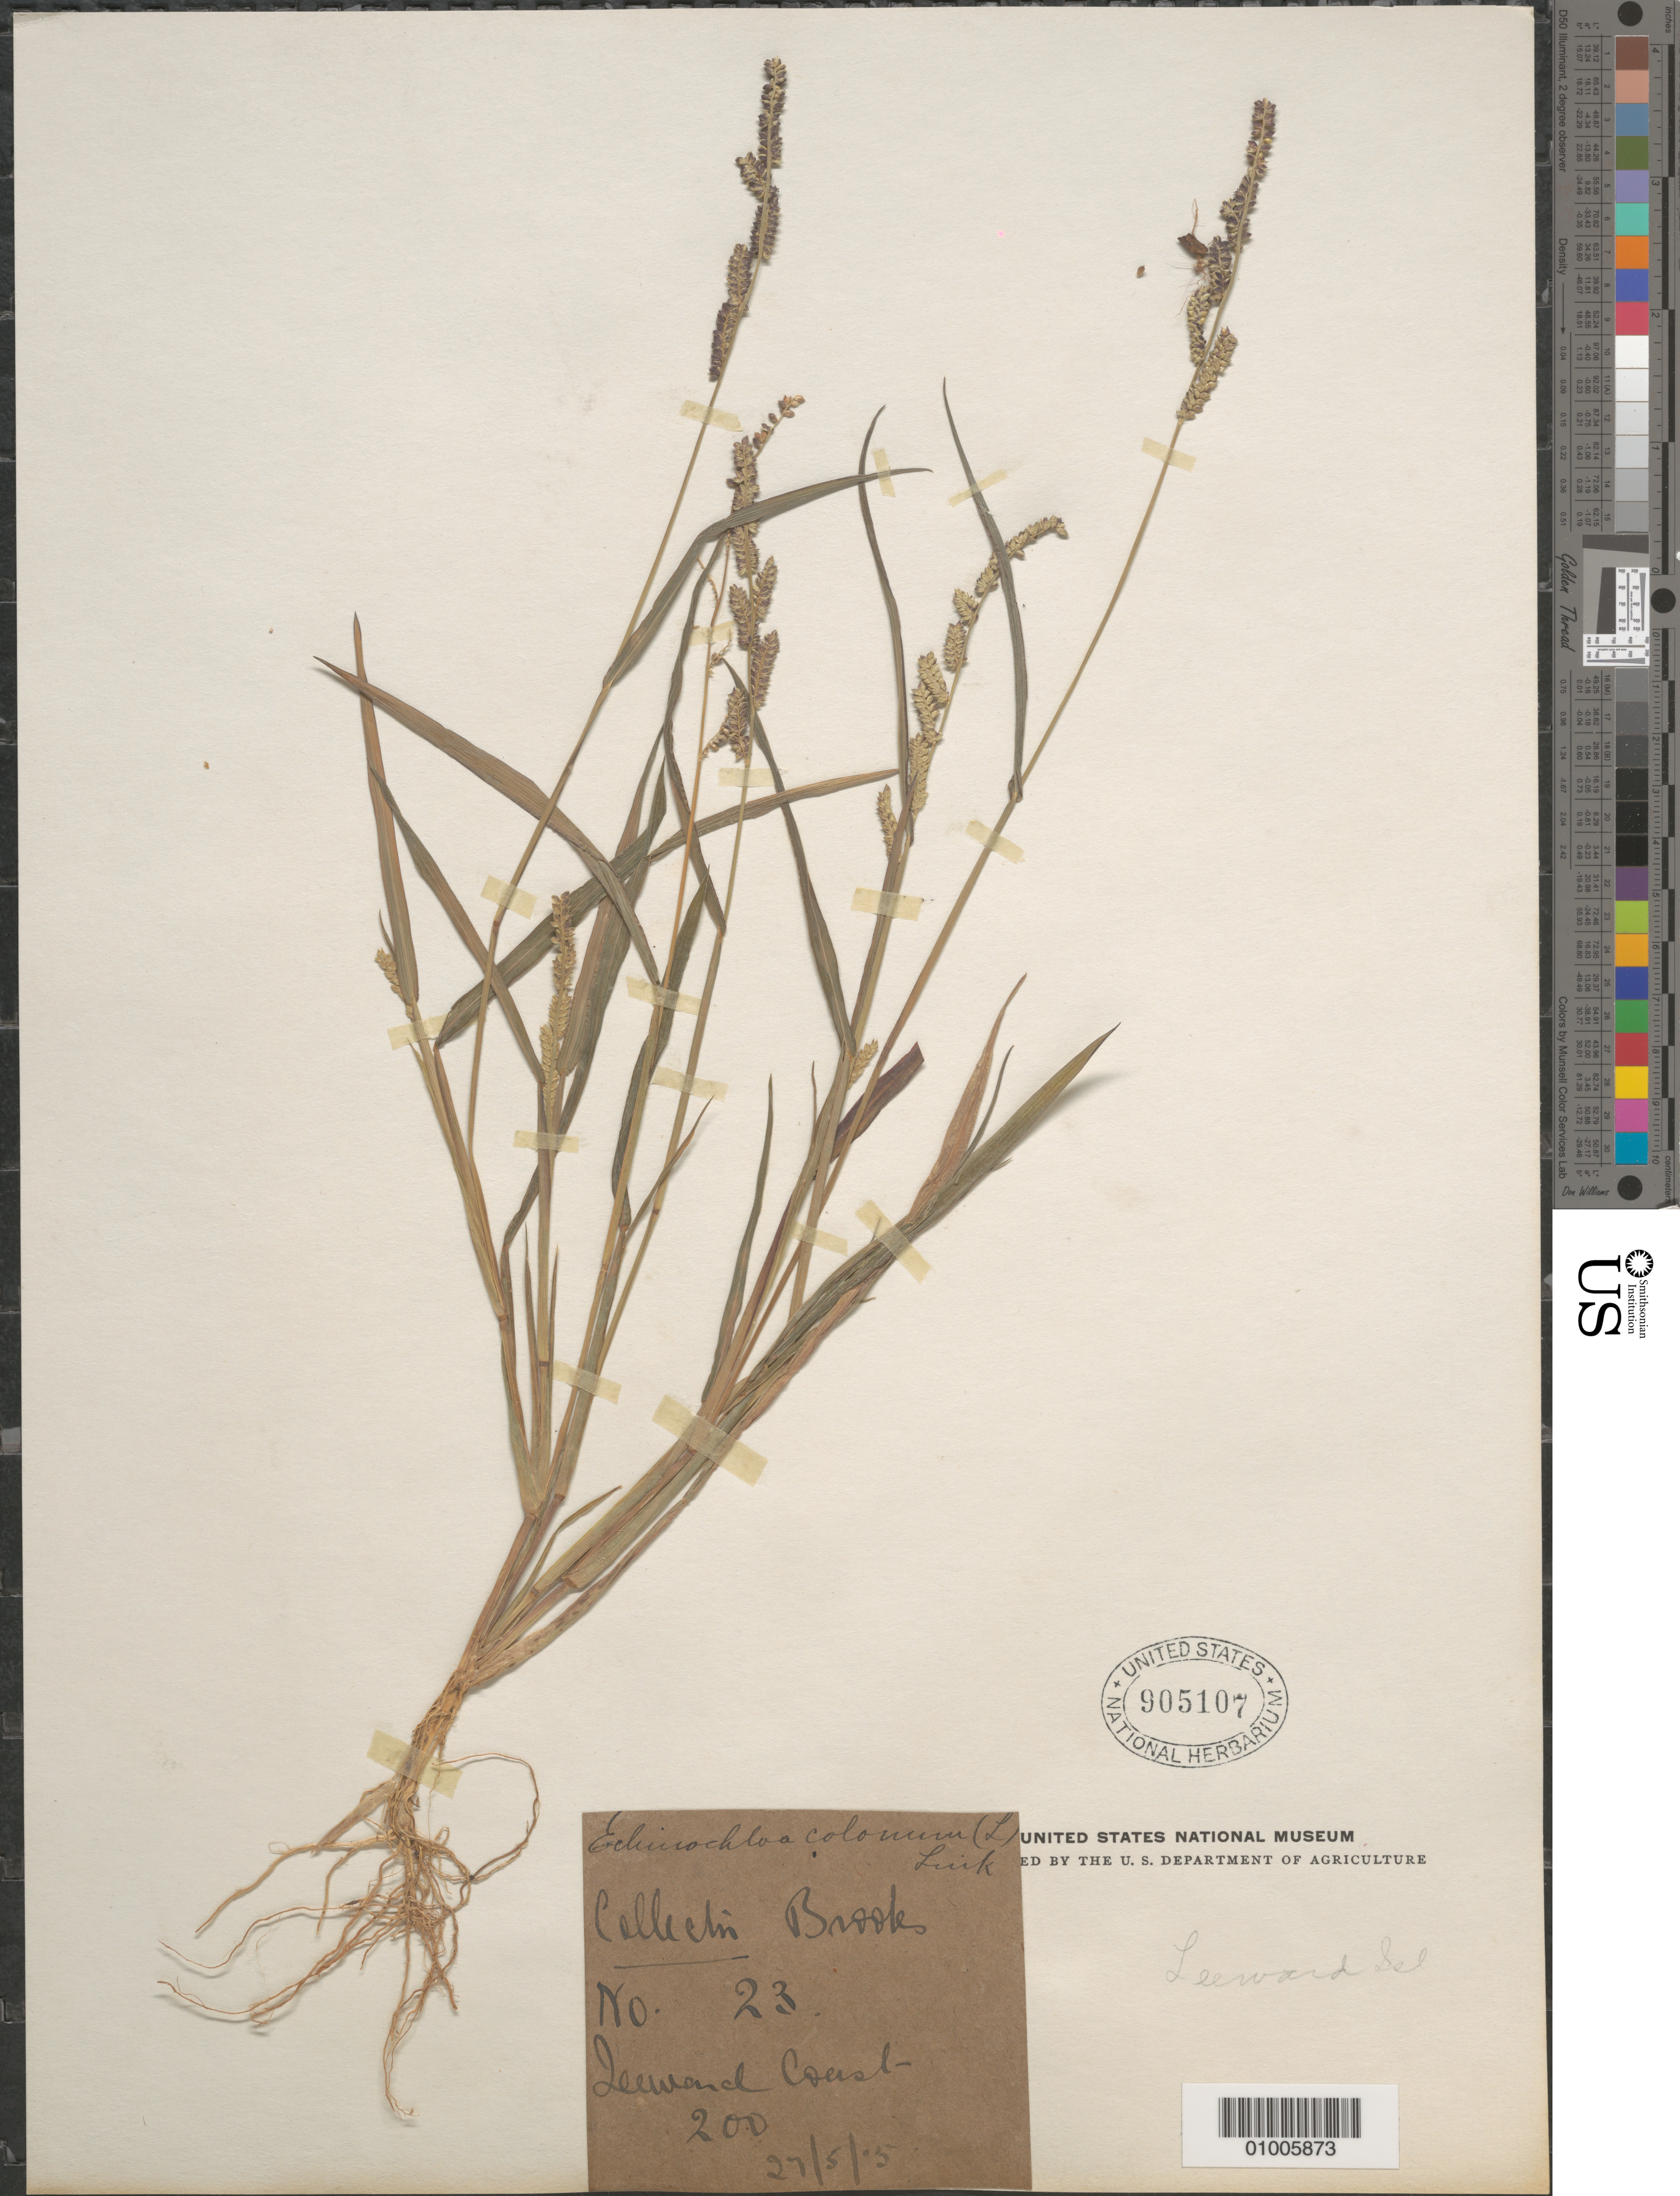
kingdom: Plantae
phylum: Tracheophyta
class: Liliopsida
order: Poales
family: Poaceae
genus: Echinochloa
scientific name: Echinochloa colona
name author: (L.) Link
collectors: W. Brooke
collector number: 200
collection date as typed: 27 May 1905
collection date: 1905-05-27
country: St. Lucia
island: St. Lucia I.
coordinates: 0 N, 0 E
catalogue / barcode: US 905107